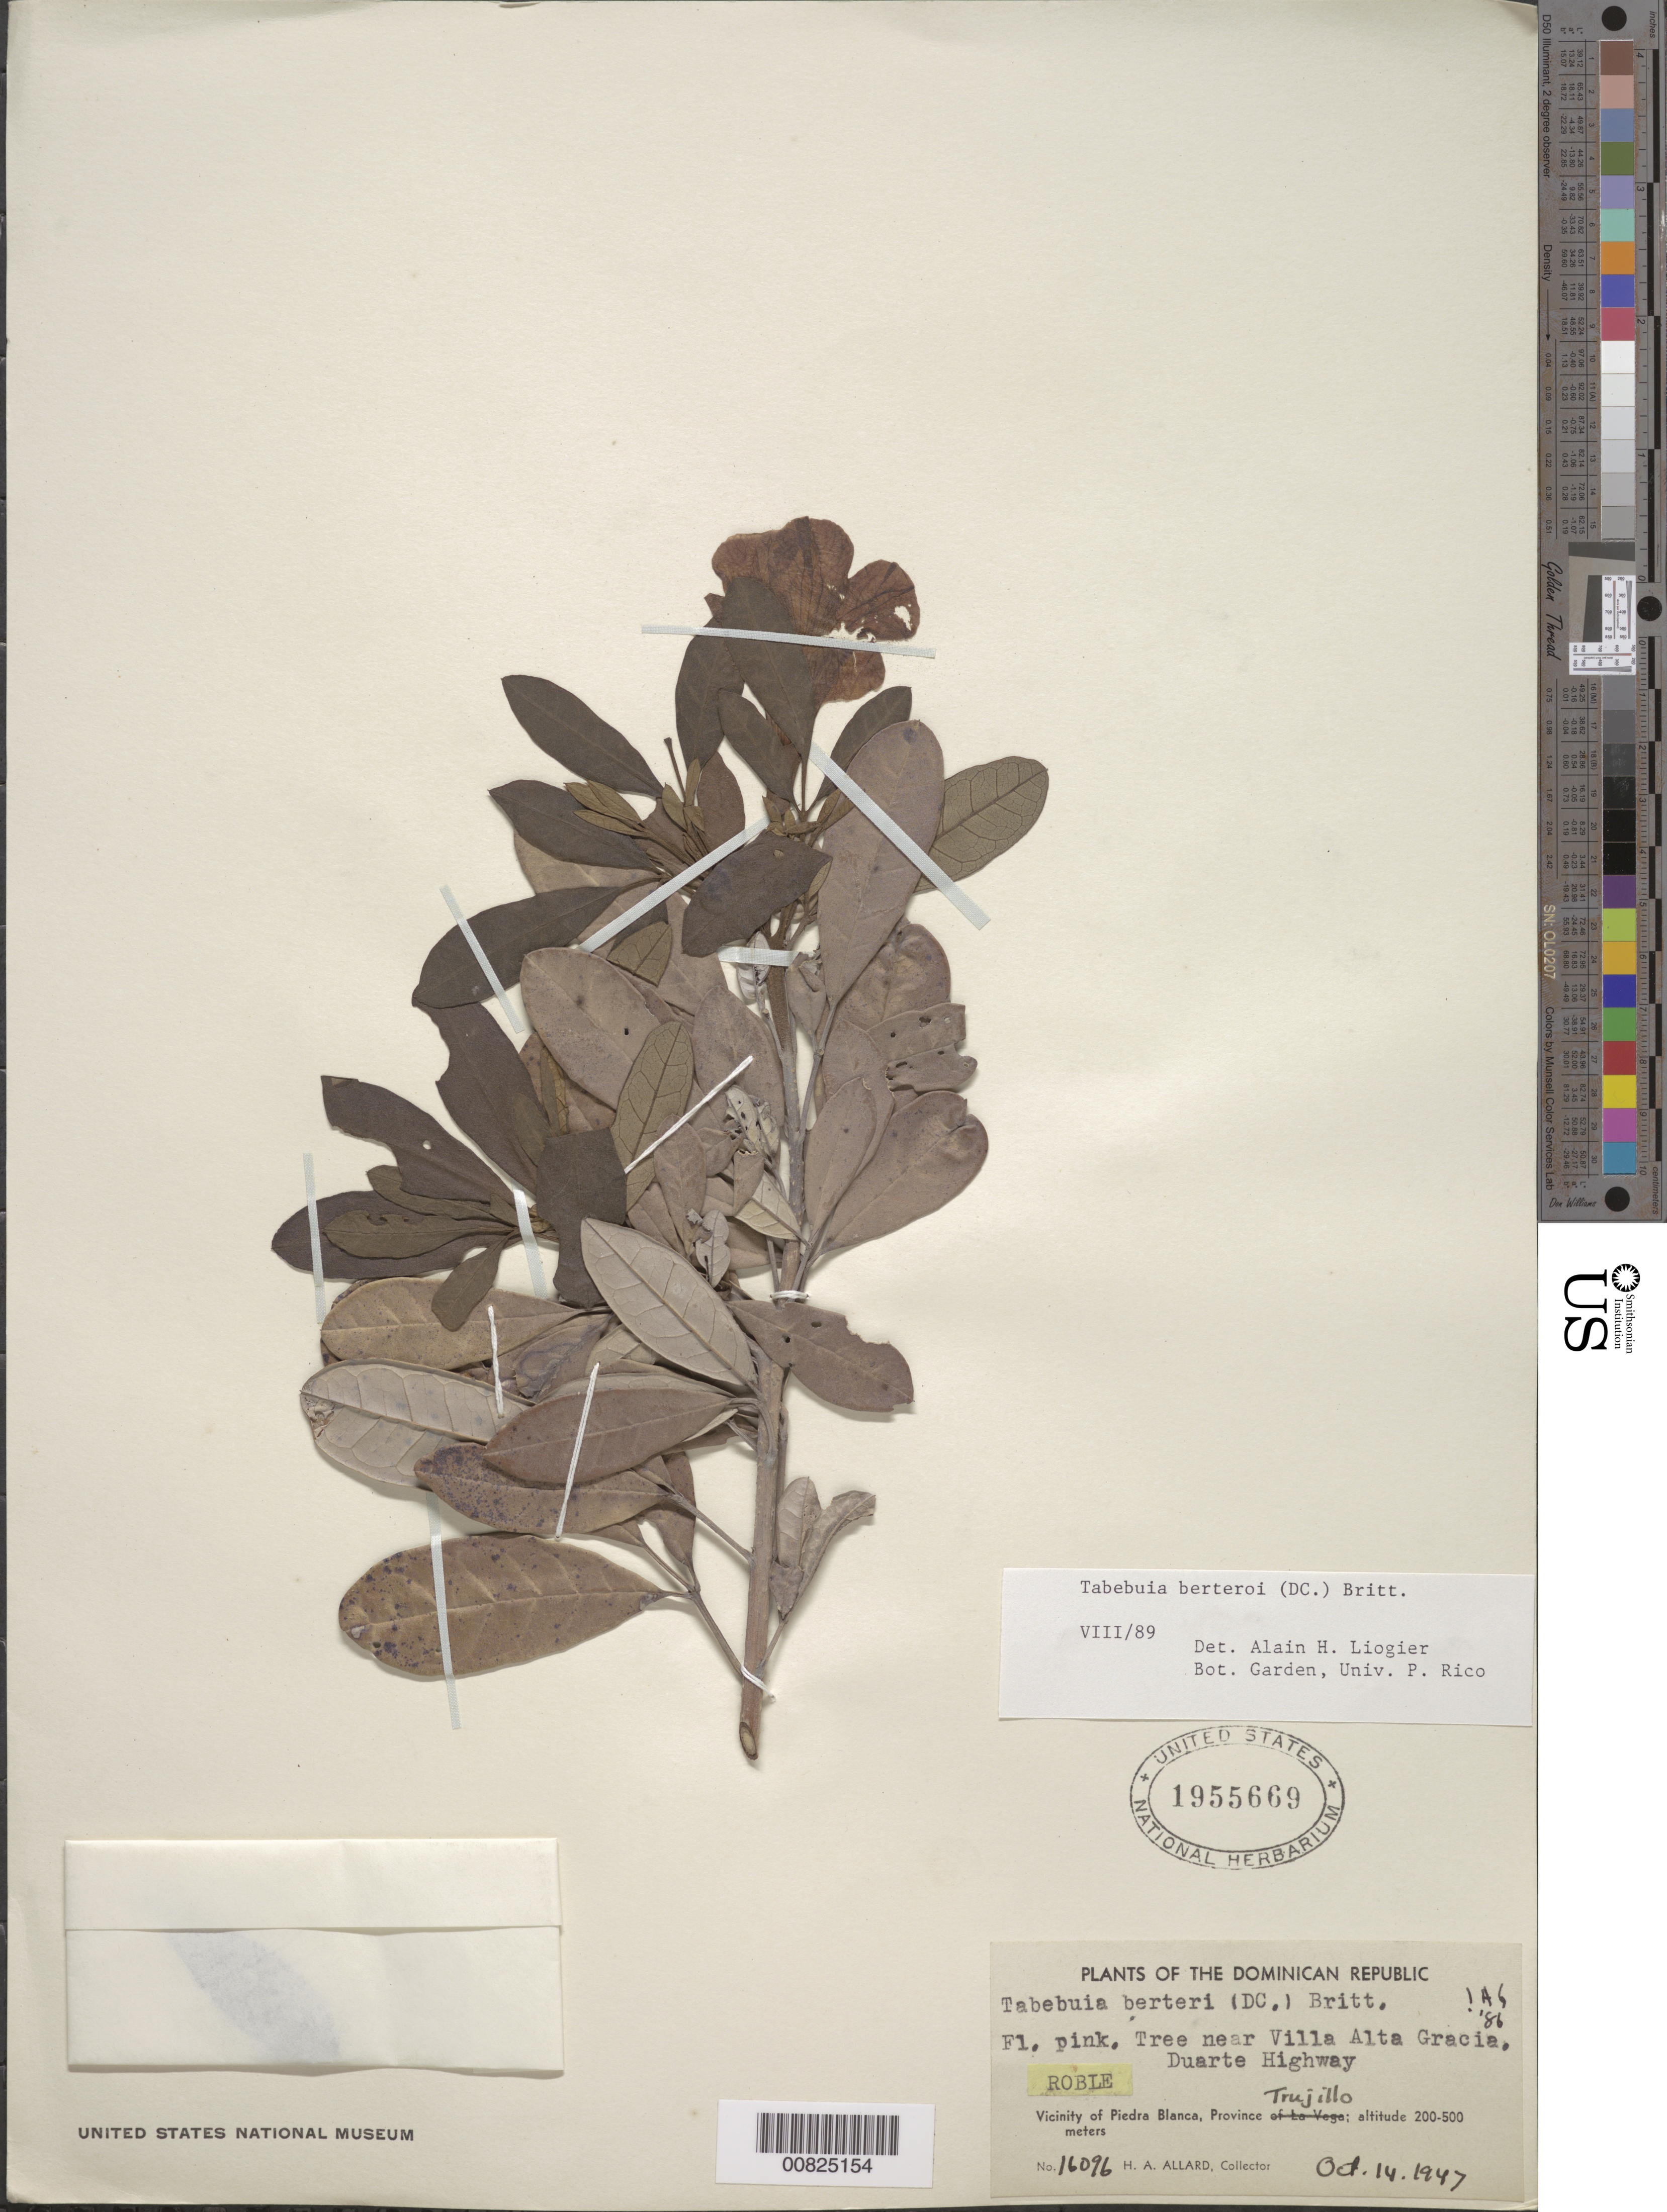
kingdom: Plantae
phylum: Tracheophyta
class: Magnoliopsida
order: Lamiales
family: Bignoniaceae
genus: Tabebuia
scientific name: Tabebuia berteroi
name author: (DC.) Britton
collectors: H. A. Allard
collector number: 16096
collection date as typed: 14 Oct 1947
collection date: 1947-10-14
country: Dominican Republic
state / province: San Cristobal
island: Hispaniola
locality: Vicinity of Piedra Blanca, near Villa Alta Gracia, Duarte Highway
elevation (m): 200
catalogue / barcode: US 1955669